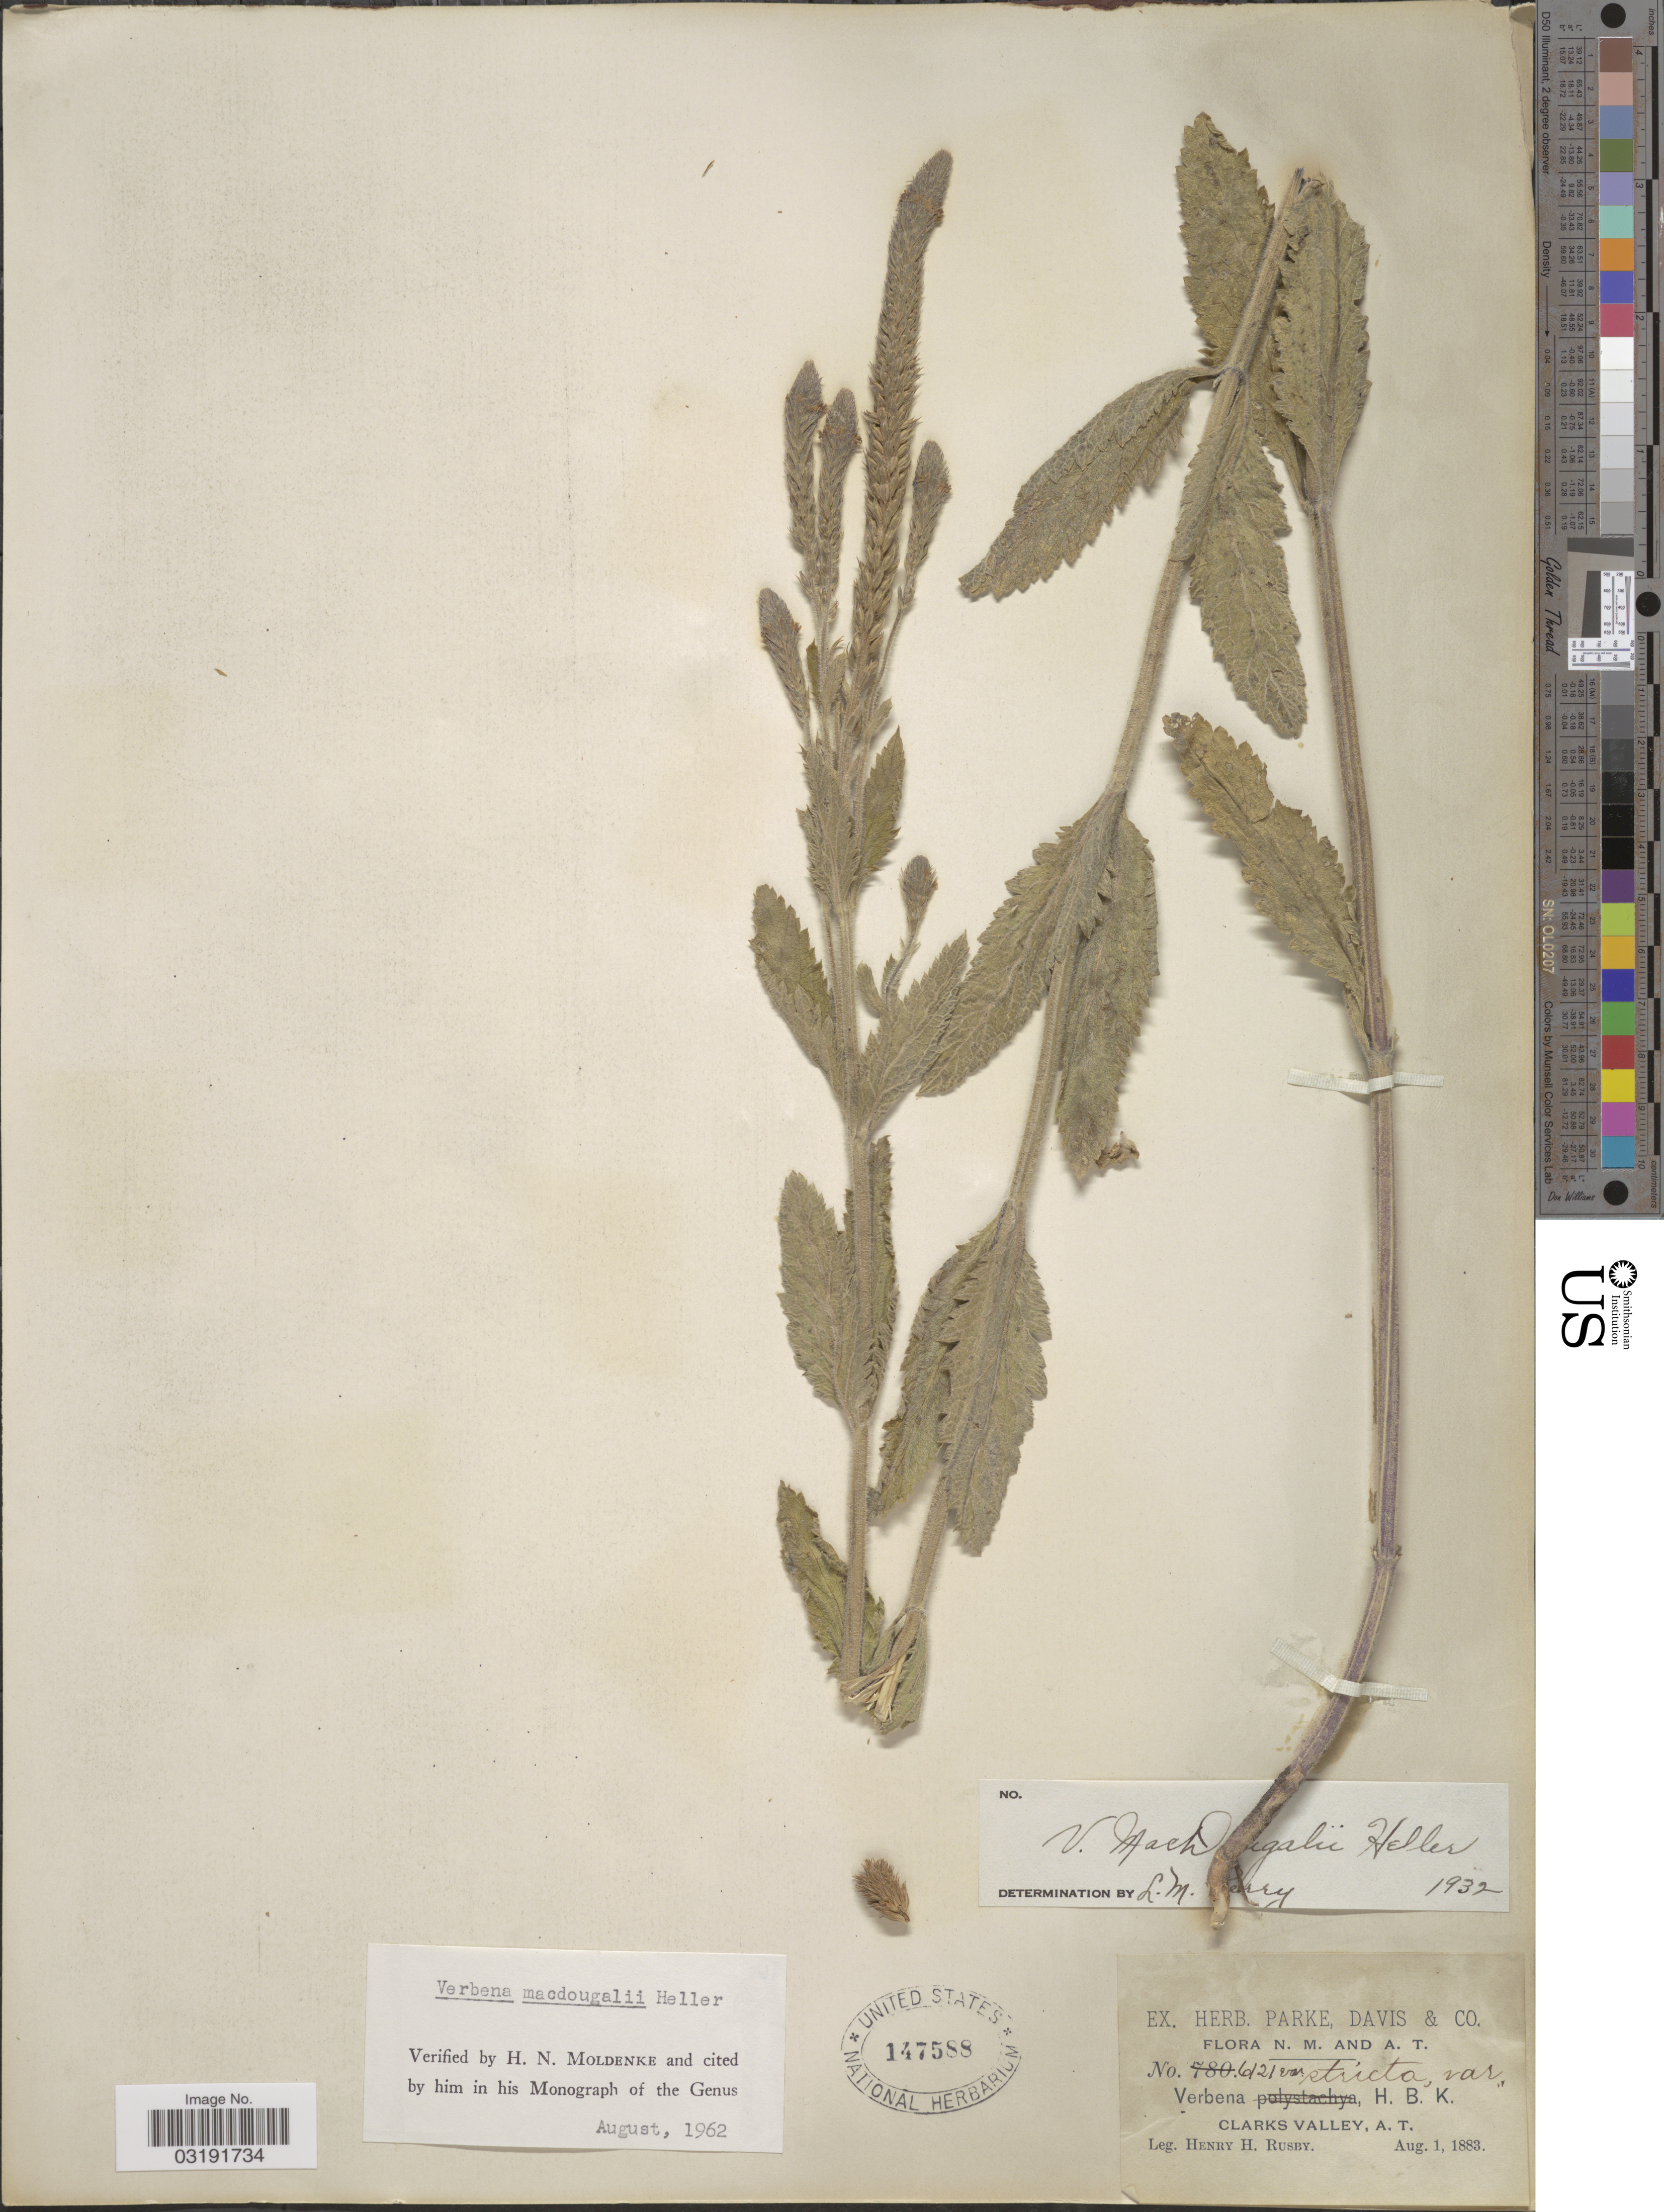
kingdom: Plantae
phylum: Tracheophyta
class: Magnoliopsida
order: Lamiales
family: Verbenaceae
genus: Verbena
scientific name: Verbena macdougalii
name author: A. Heller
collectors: H. H. Rusby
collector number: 6121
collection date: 1883-08-01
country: United States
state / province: New Mexico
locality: Clarks Valley, A.T.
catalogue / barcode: US 147588